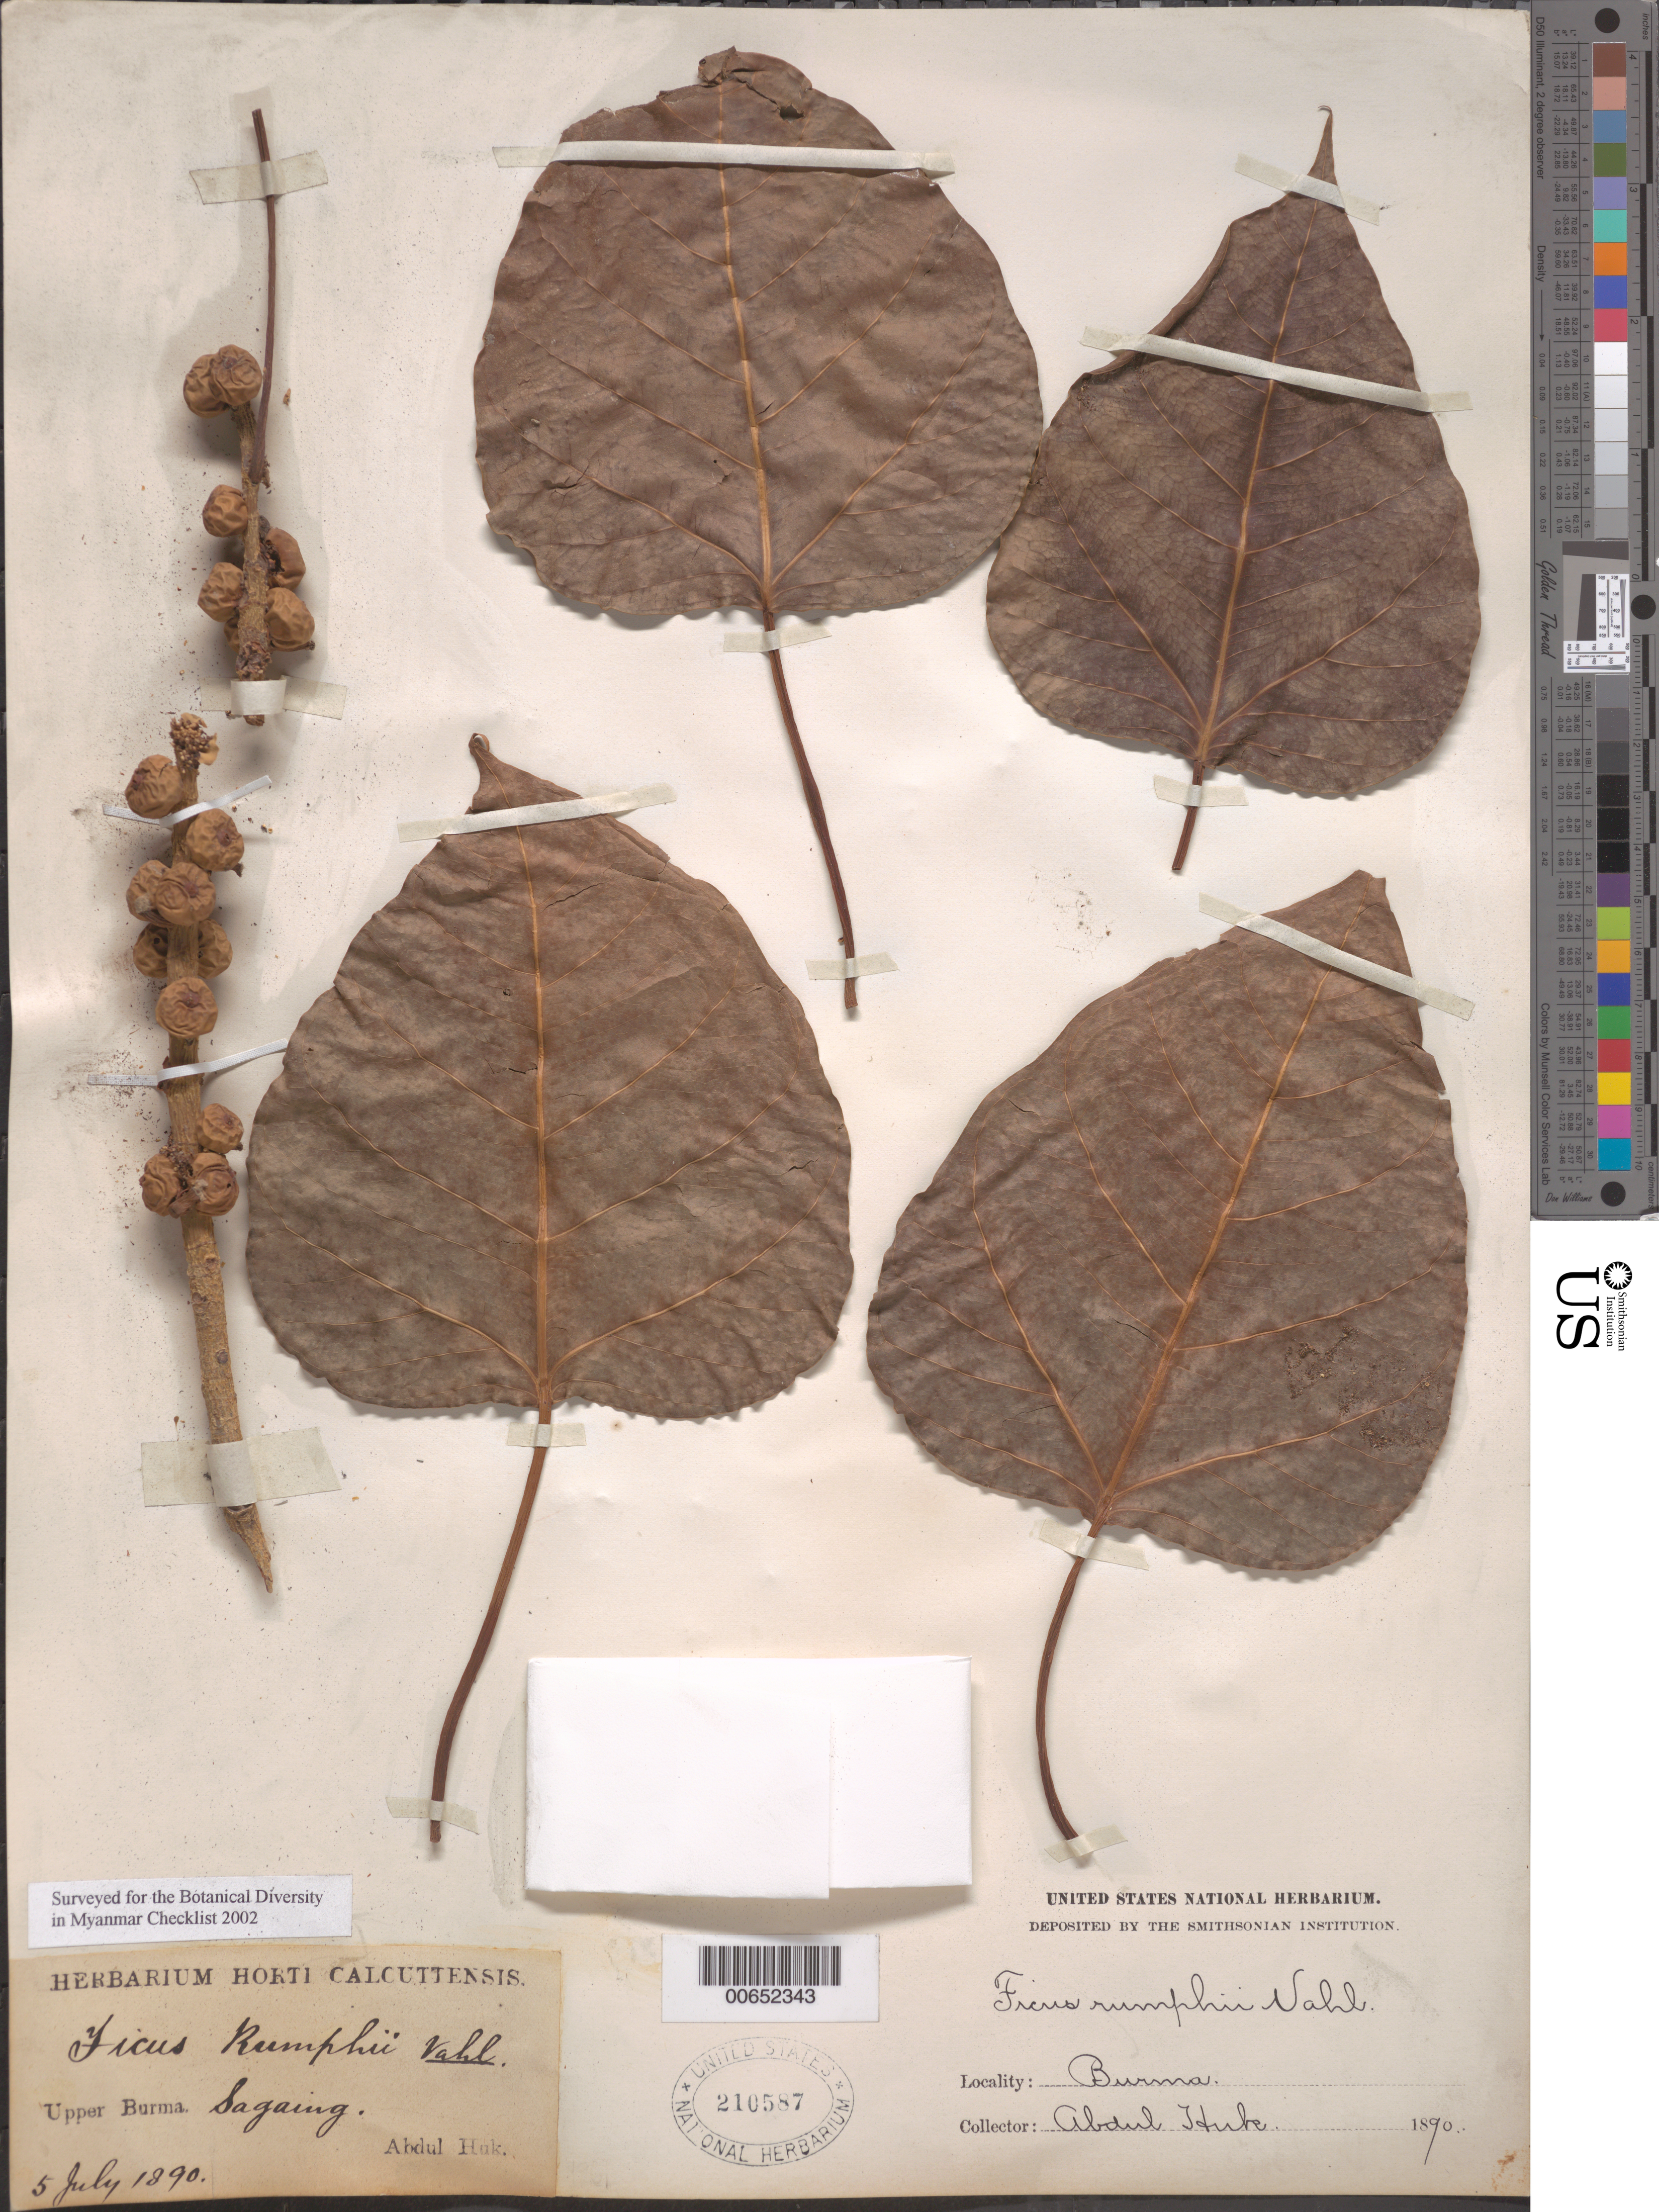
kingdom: Plantae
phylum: Tracheophyta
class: Magnoliopsida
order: Rosales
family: Moraceae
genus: Ficus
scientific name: Ficus rumphii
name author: Blume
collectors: A. Huk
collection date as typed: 05 Jul 1890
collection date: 1890-07-05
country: Myanmar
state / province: Sagaing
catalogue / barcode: US 210587